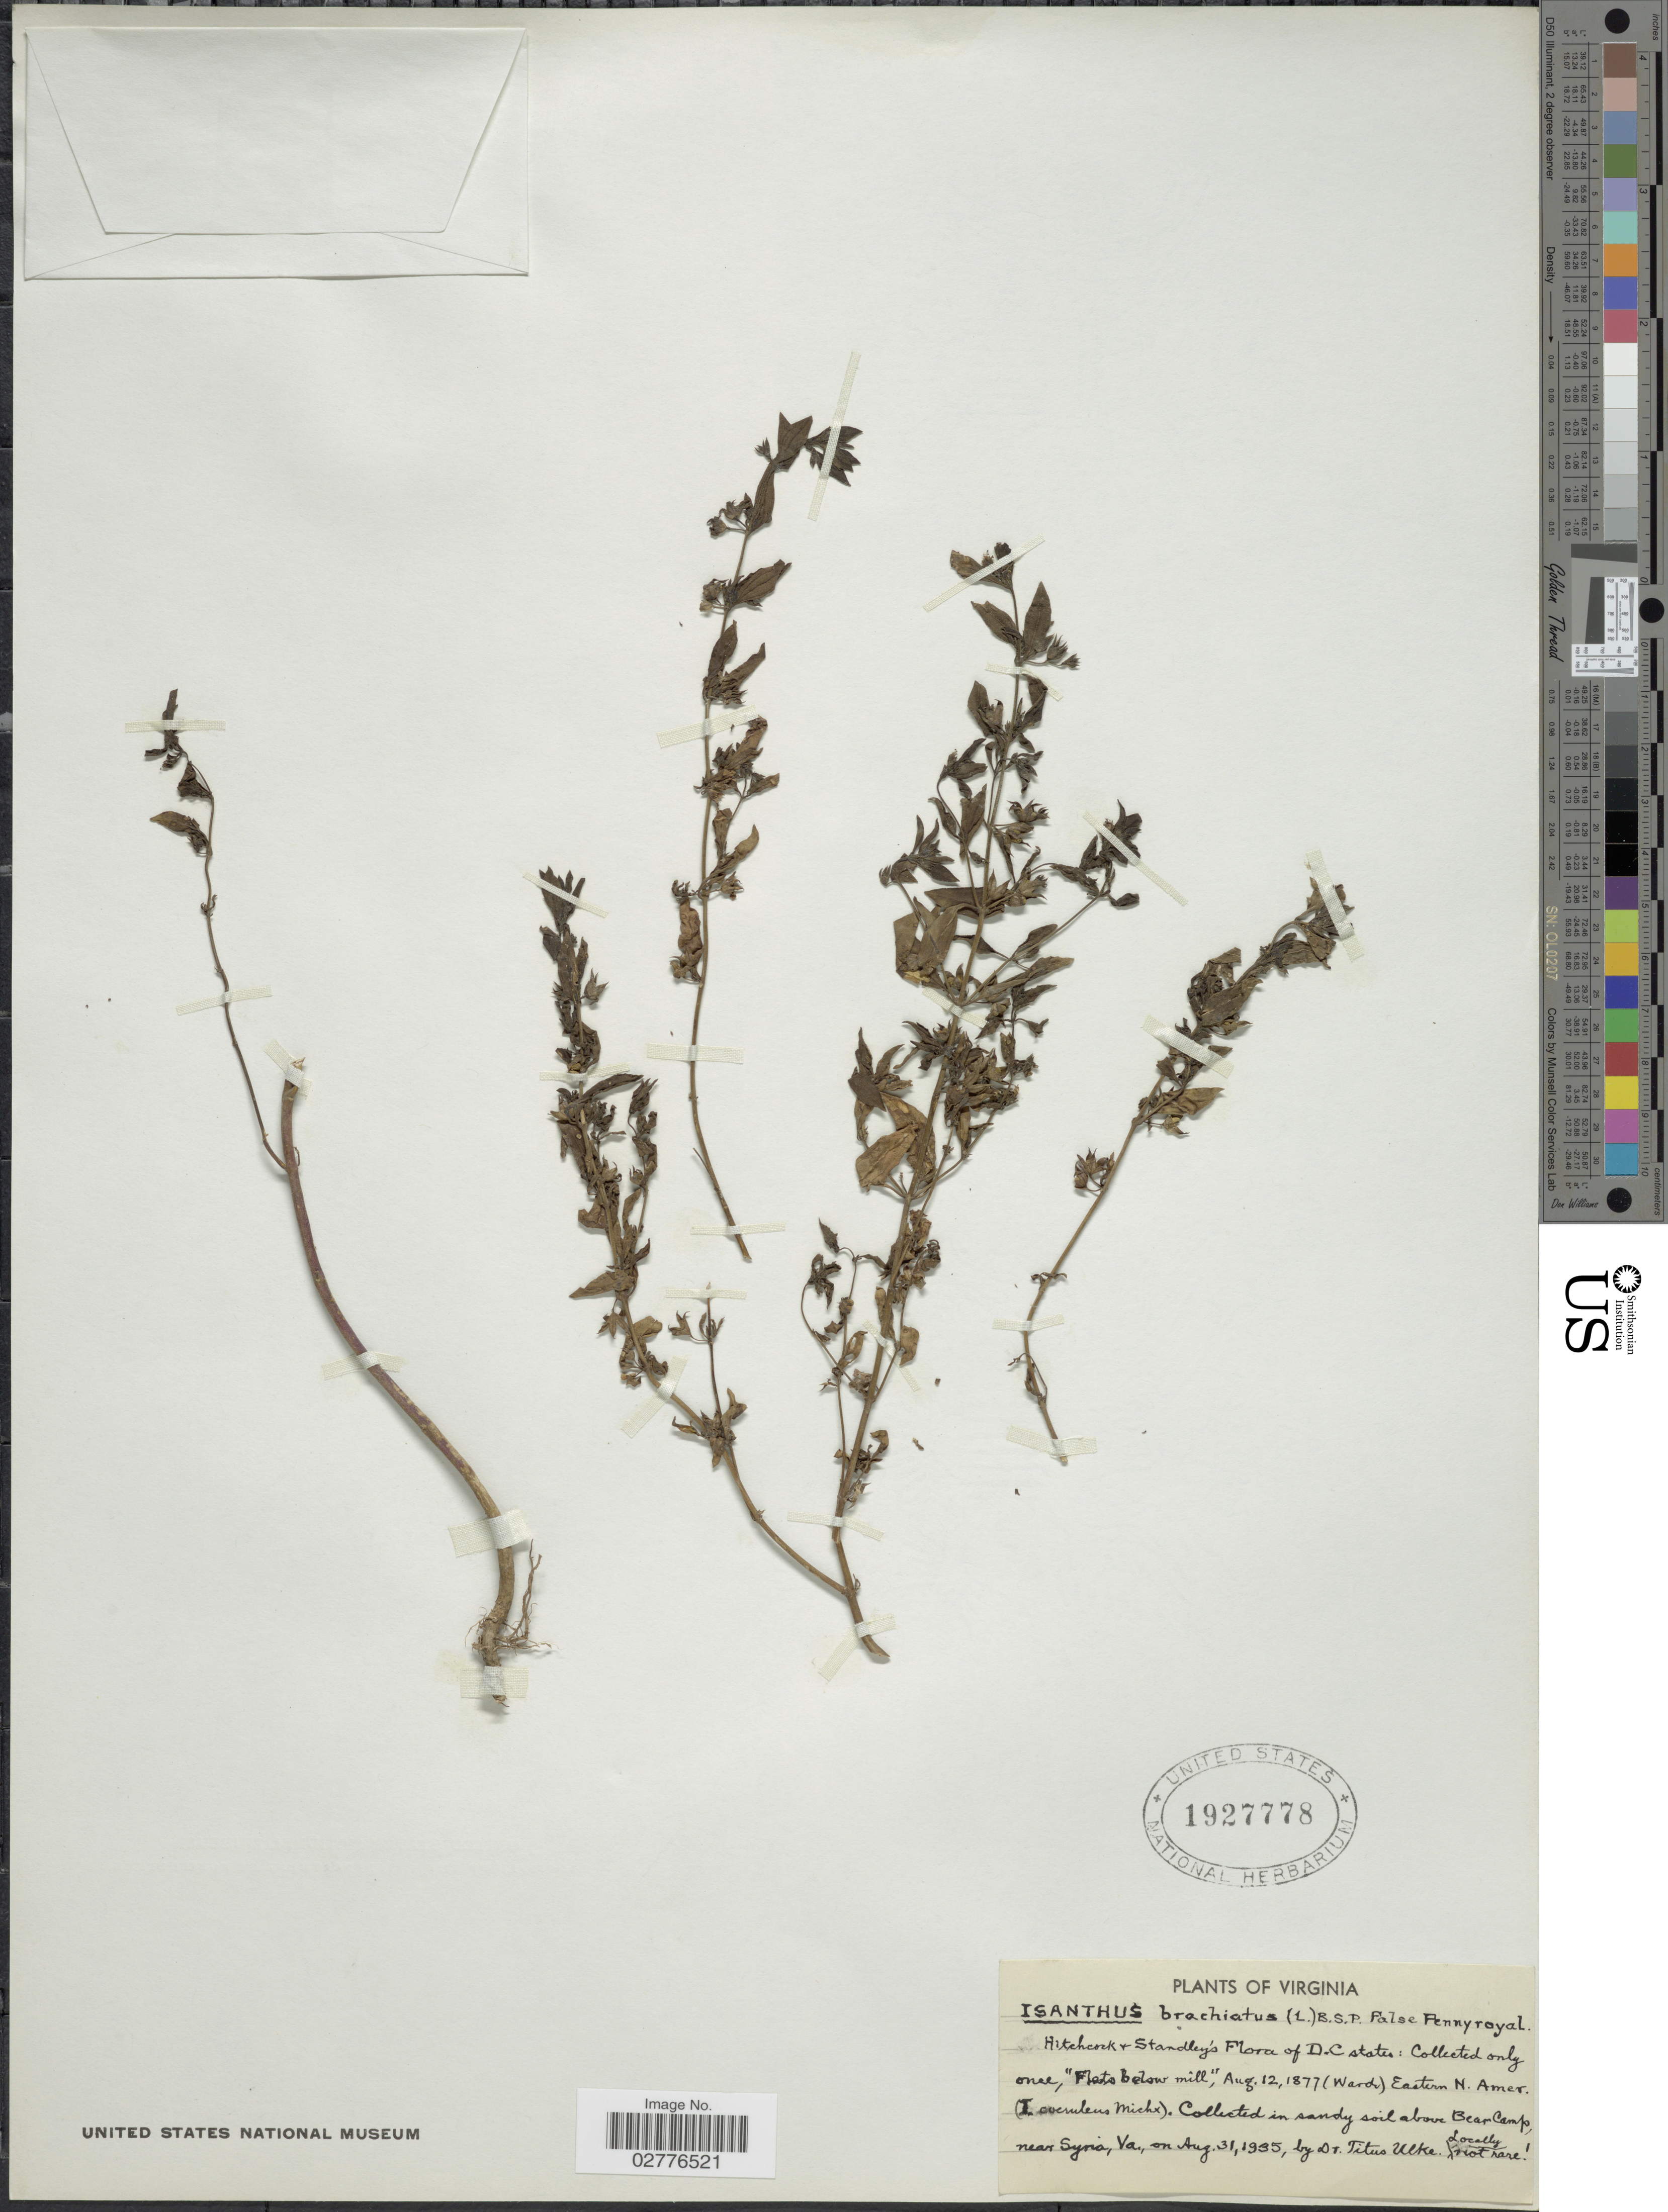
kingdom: Plantae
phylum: Tracheophyta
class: Magnoliopsida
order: Lamiales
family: Lamiaceae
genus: Trichostema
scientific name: Trichostema brachiatum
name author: L.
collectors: T. Ulke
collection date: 1935-08-31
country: United States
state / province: Virginia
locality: Above Bear Camp, near Syria.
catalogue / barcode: US 1927778